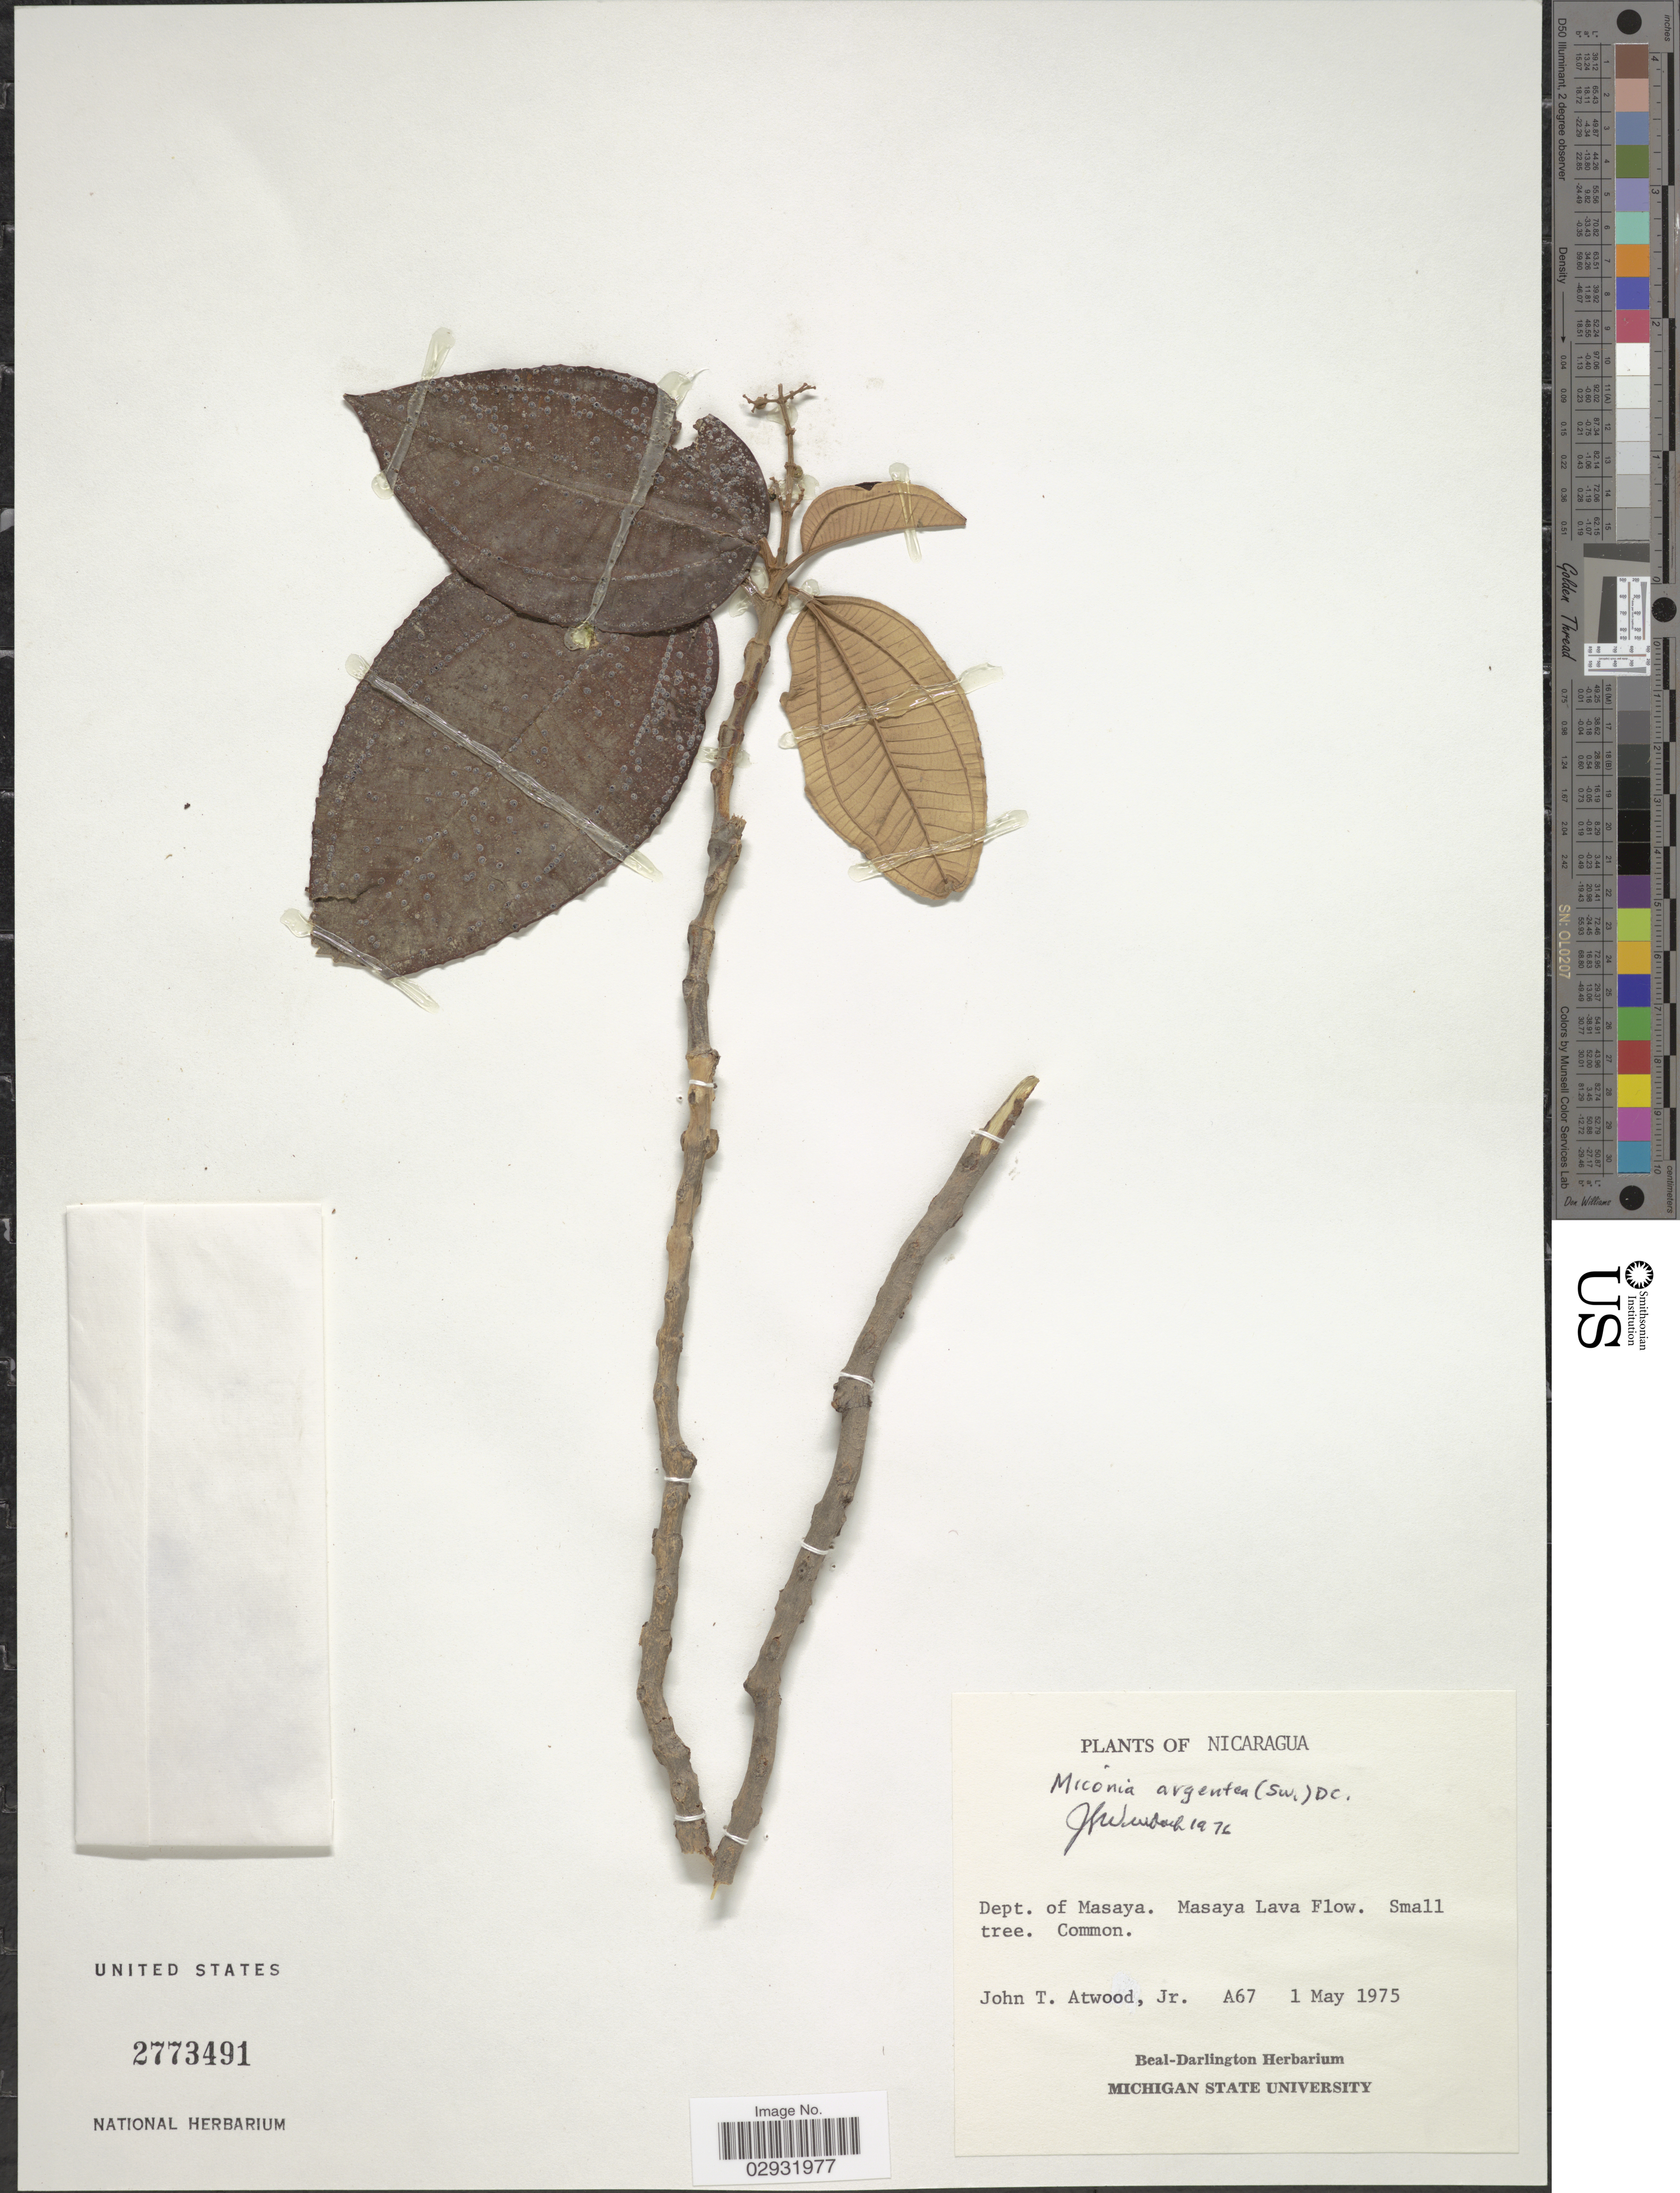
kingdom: Plantae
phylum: Tracheophyta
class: Magnoliopsida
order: Myrtales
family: Melastomataceae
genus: Miconia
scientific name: Miconia argentea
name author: (Sw.) DC.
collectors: J. T. Atwood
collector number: A67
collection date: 1975-05-01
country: Nicaragua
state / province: Masaya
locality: Dept. of Masaya. Masaya Lava Flow.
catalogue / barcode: US 2773491